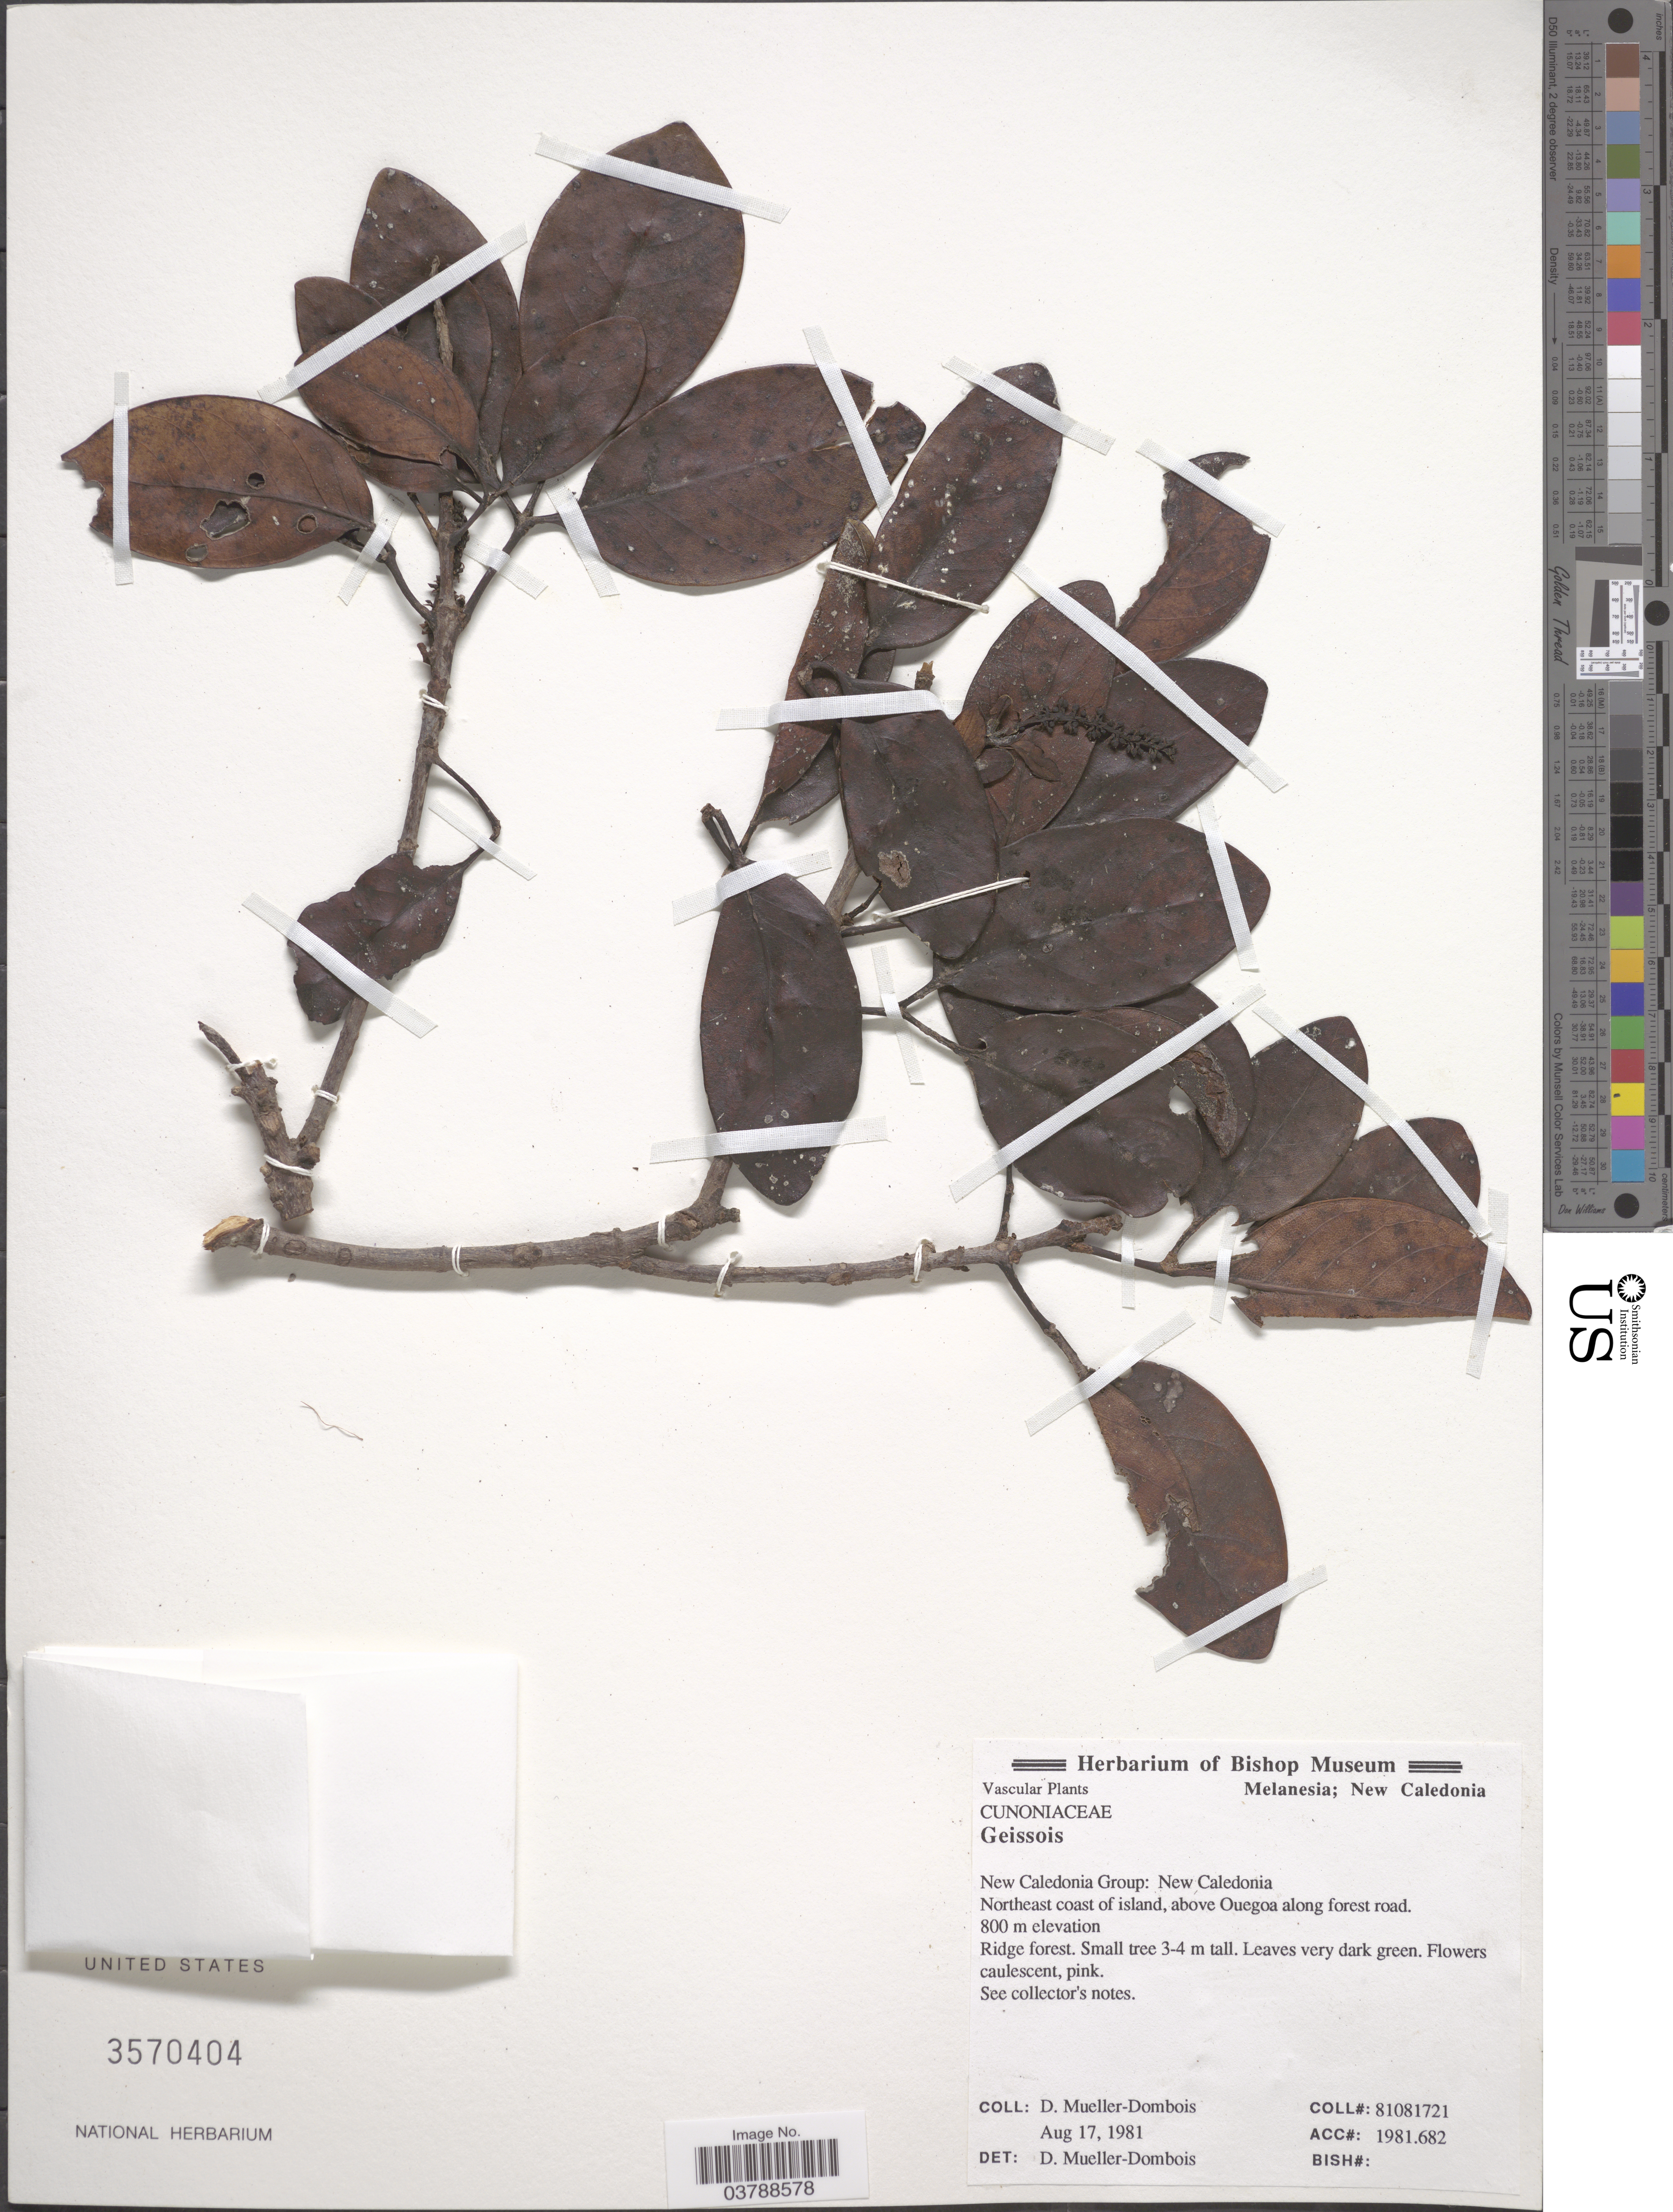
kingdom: Plantae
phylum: Tracheophyta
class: Magnoliopsida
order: Oxalidales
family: Cunoniaceae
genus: Geissois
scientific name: Geissois sp.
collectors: D. Mueller-Dombois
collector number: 81081721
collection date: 1981-08-17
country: New Caledonia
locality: Melanesia. New Caledonia Group. Northeast of island, above Ouegoa along forest road.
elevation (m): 800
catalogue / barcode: US 3570404